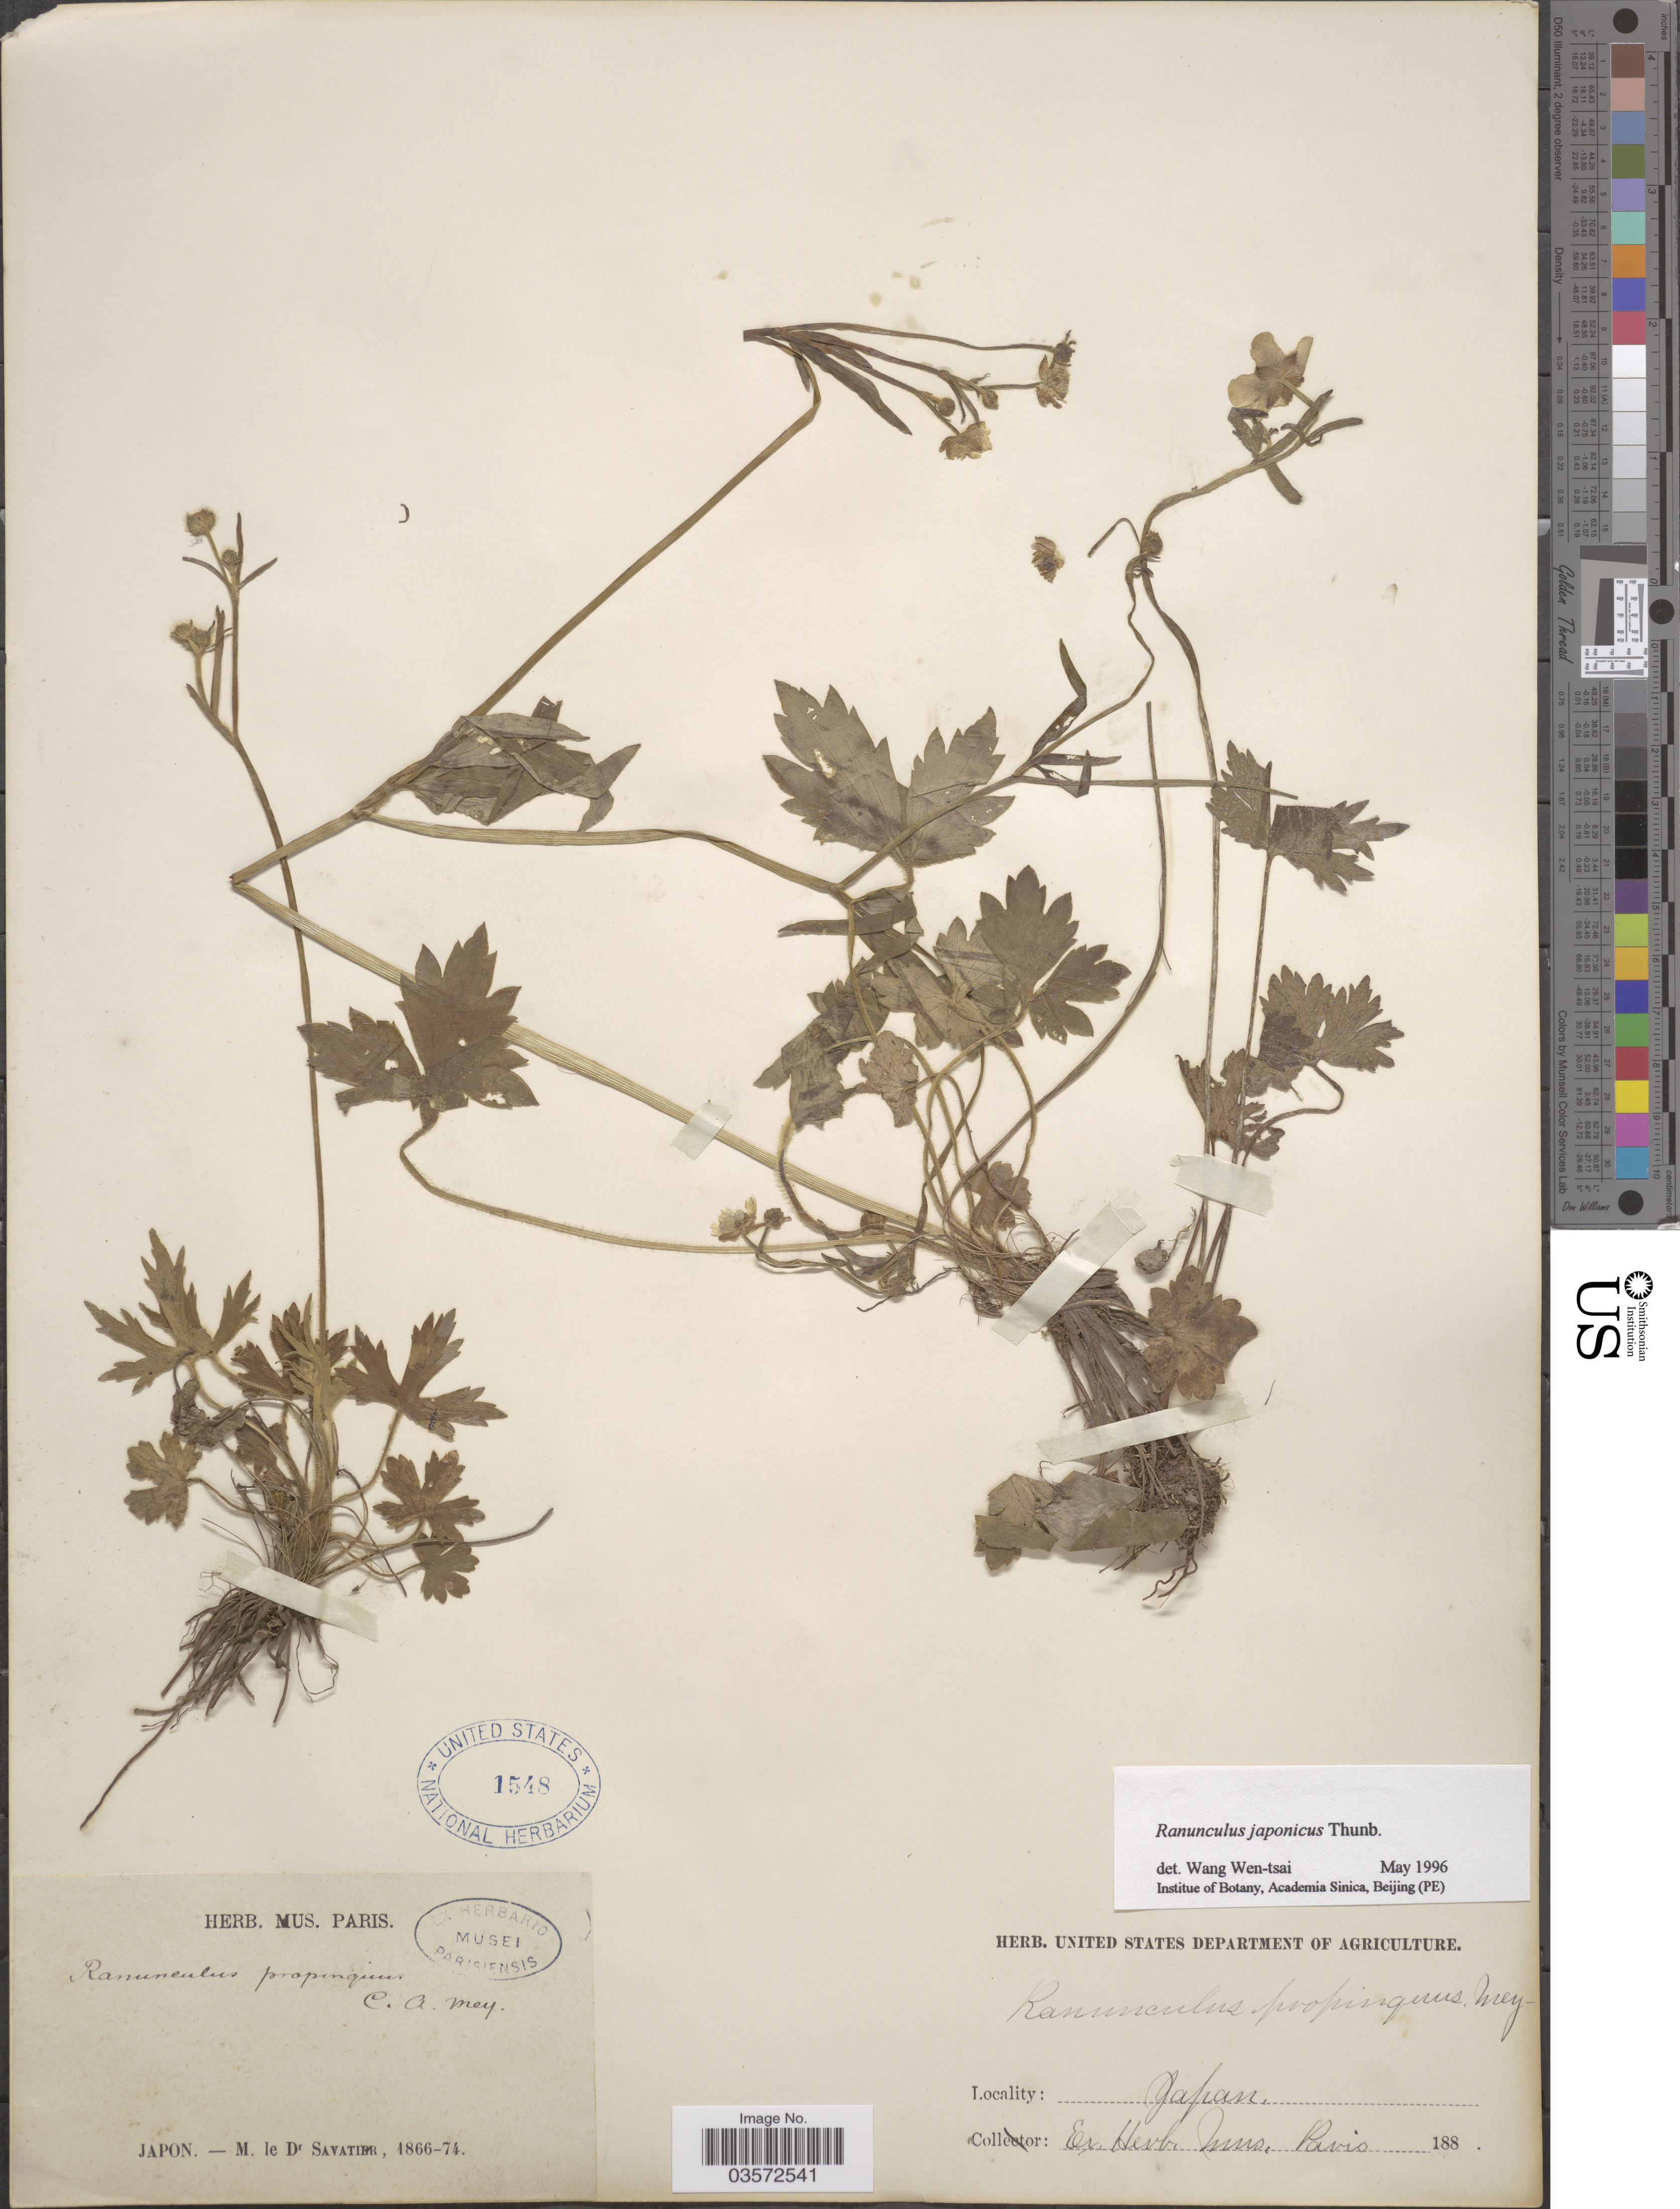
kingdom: Plantae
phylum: Tracheophyta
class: Magnoliopsida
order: Ranunculales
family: Ranunculaceae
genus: Ranunculus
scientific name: Ranunculus japonicus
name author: Thunb.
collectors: M. D' Savatier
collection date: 1866/1874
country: Japan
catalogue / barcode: US 1548